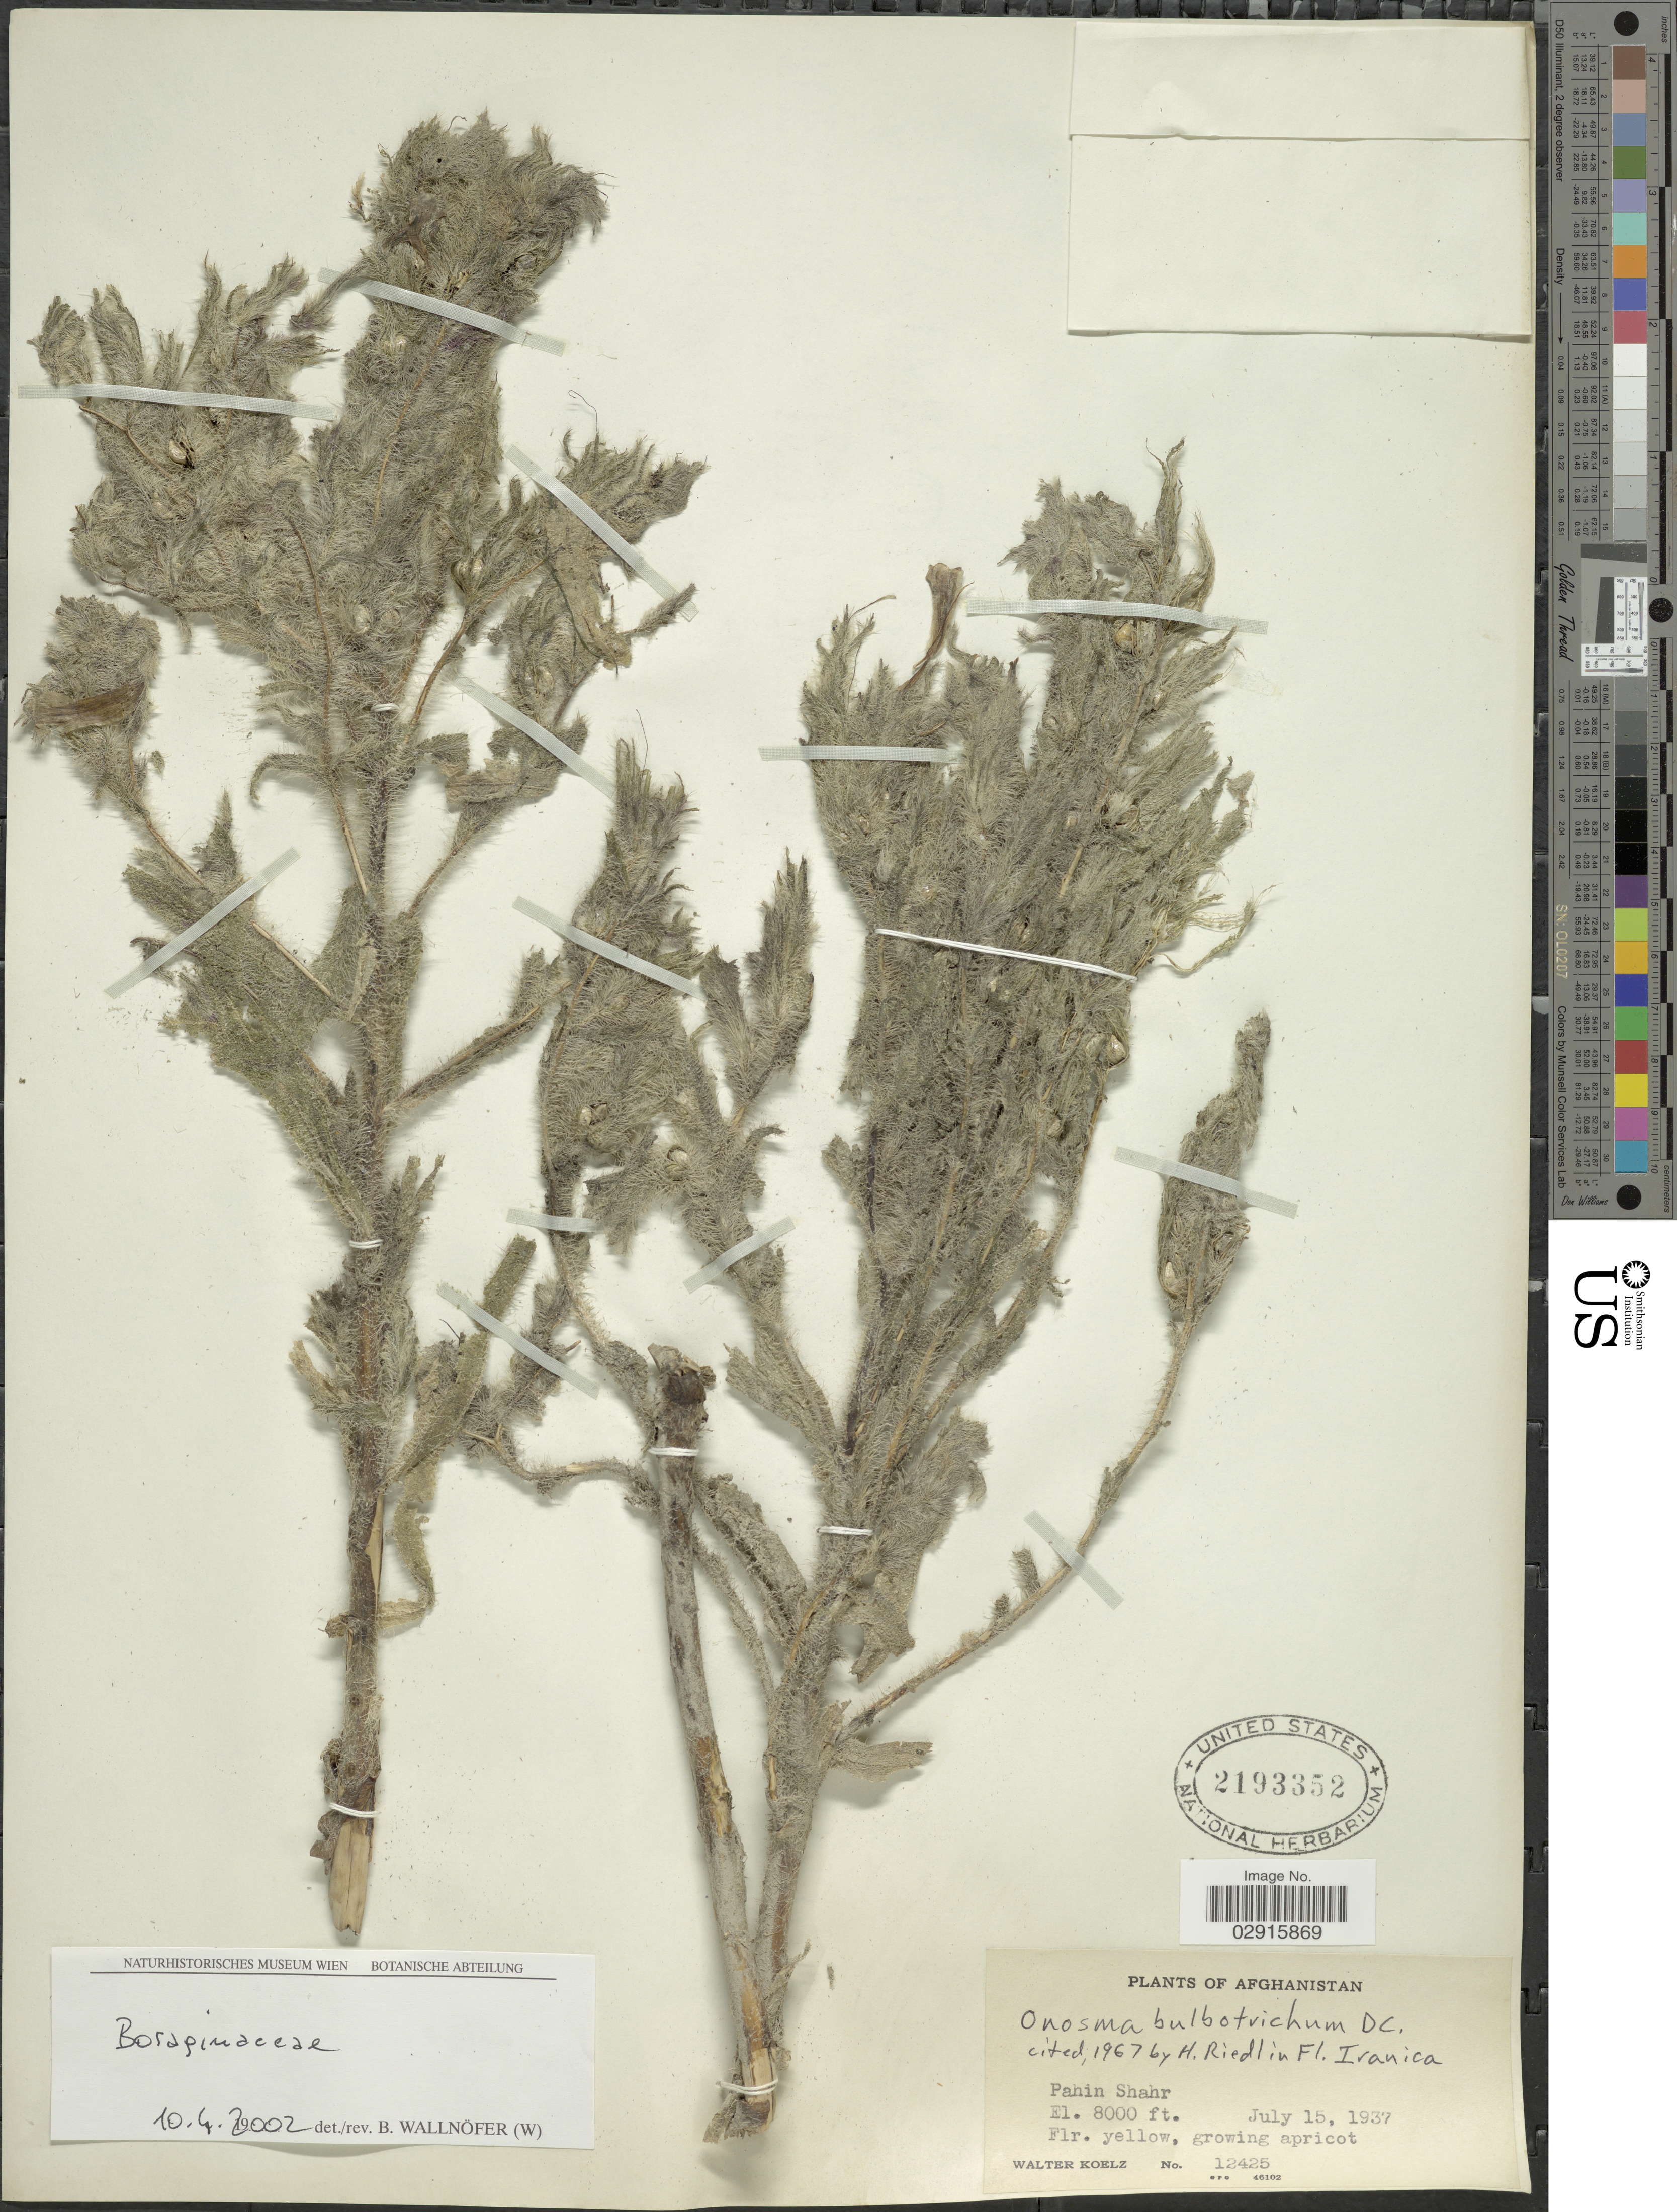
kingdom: Plantae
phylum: Tracheophyta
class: Magnoliopsida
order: Boraginales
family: Boraginaceae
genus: Onosma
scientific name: Onosma bulbotrichum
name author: DC.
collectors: W. N. Koelz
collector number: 12425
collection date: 1937-07-15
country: Afghanistan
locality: Pahin Shahr.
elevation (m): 2438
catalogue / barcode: US 2193352